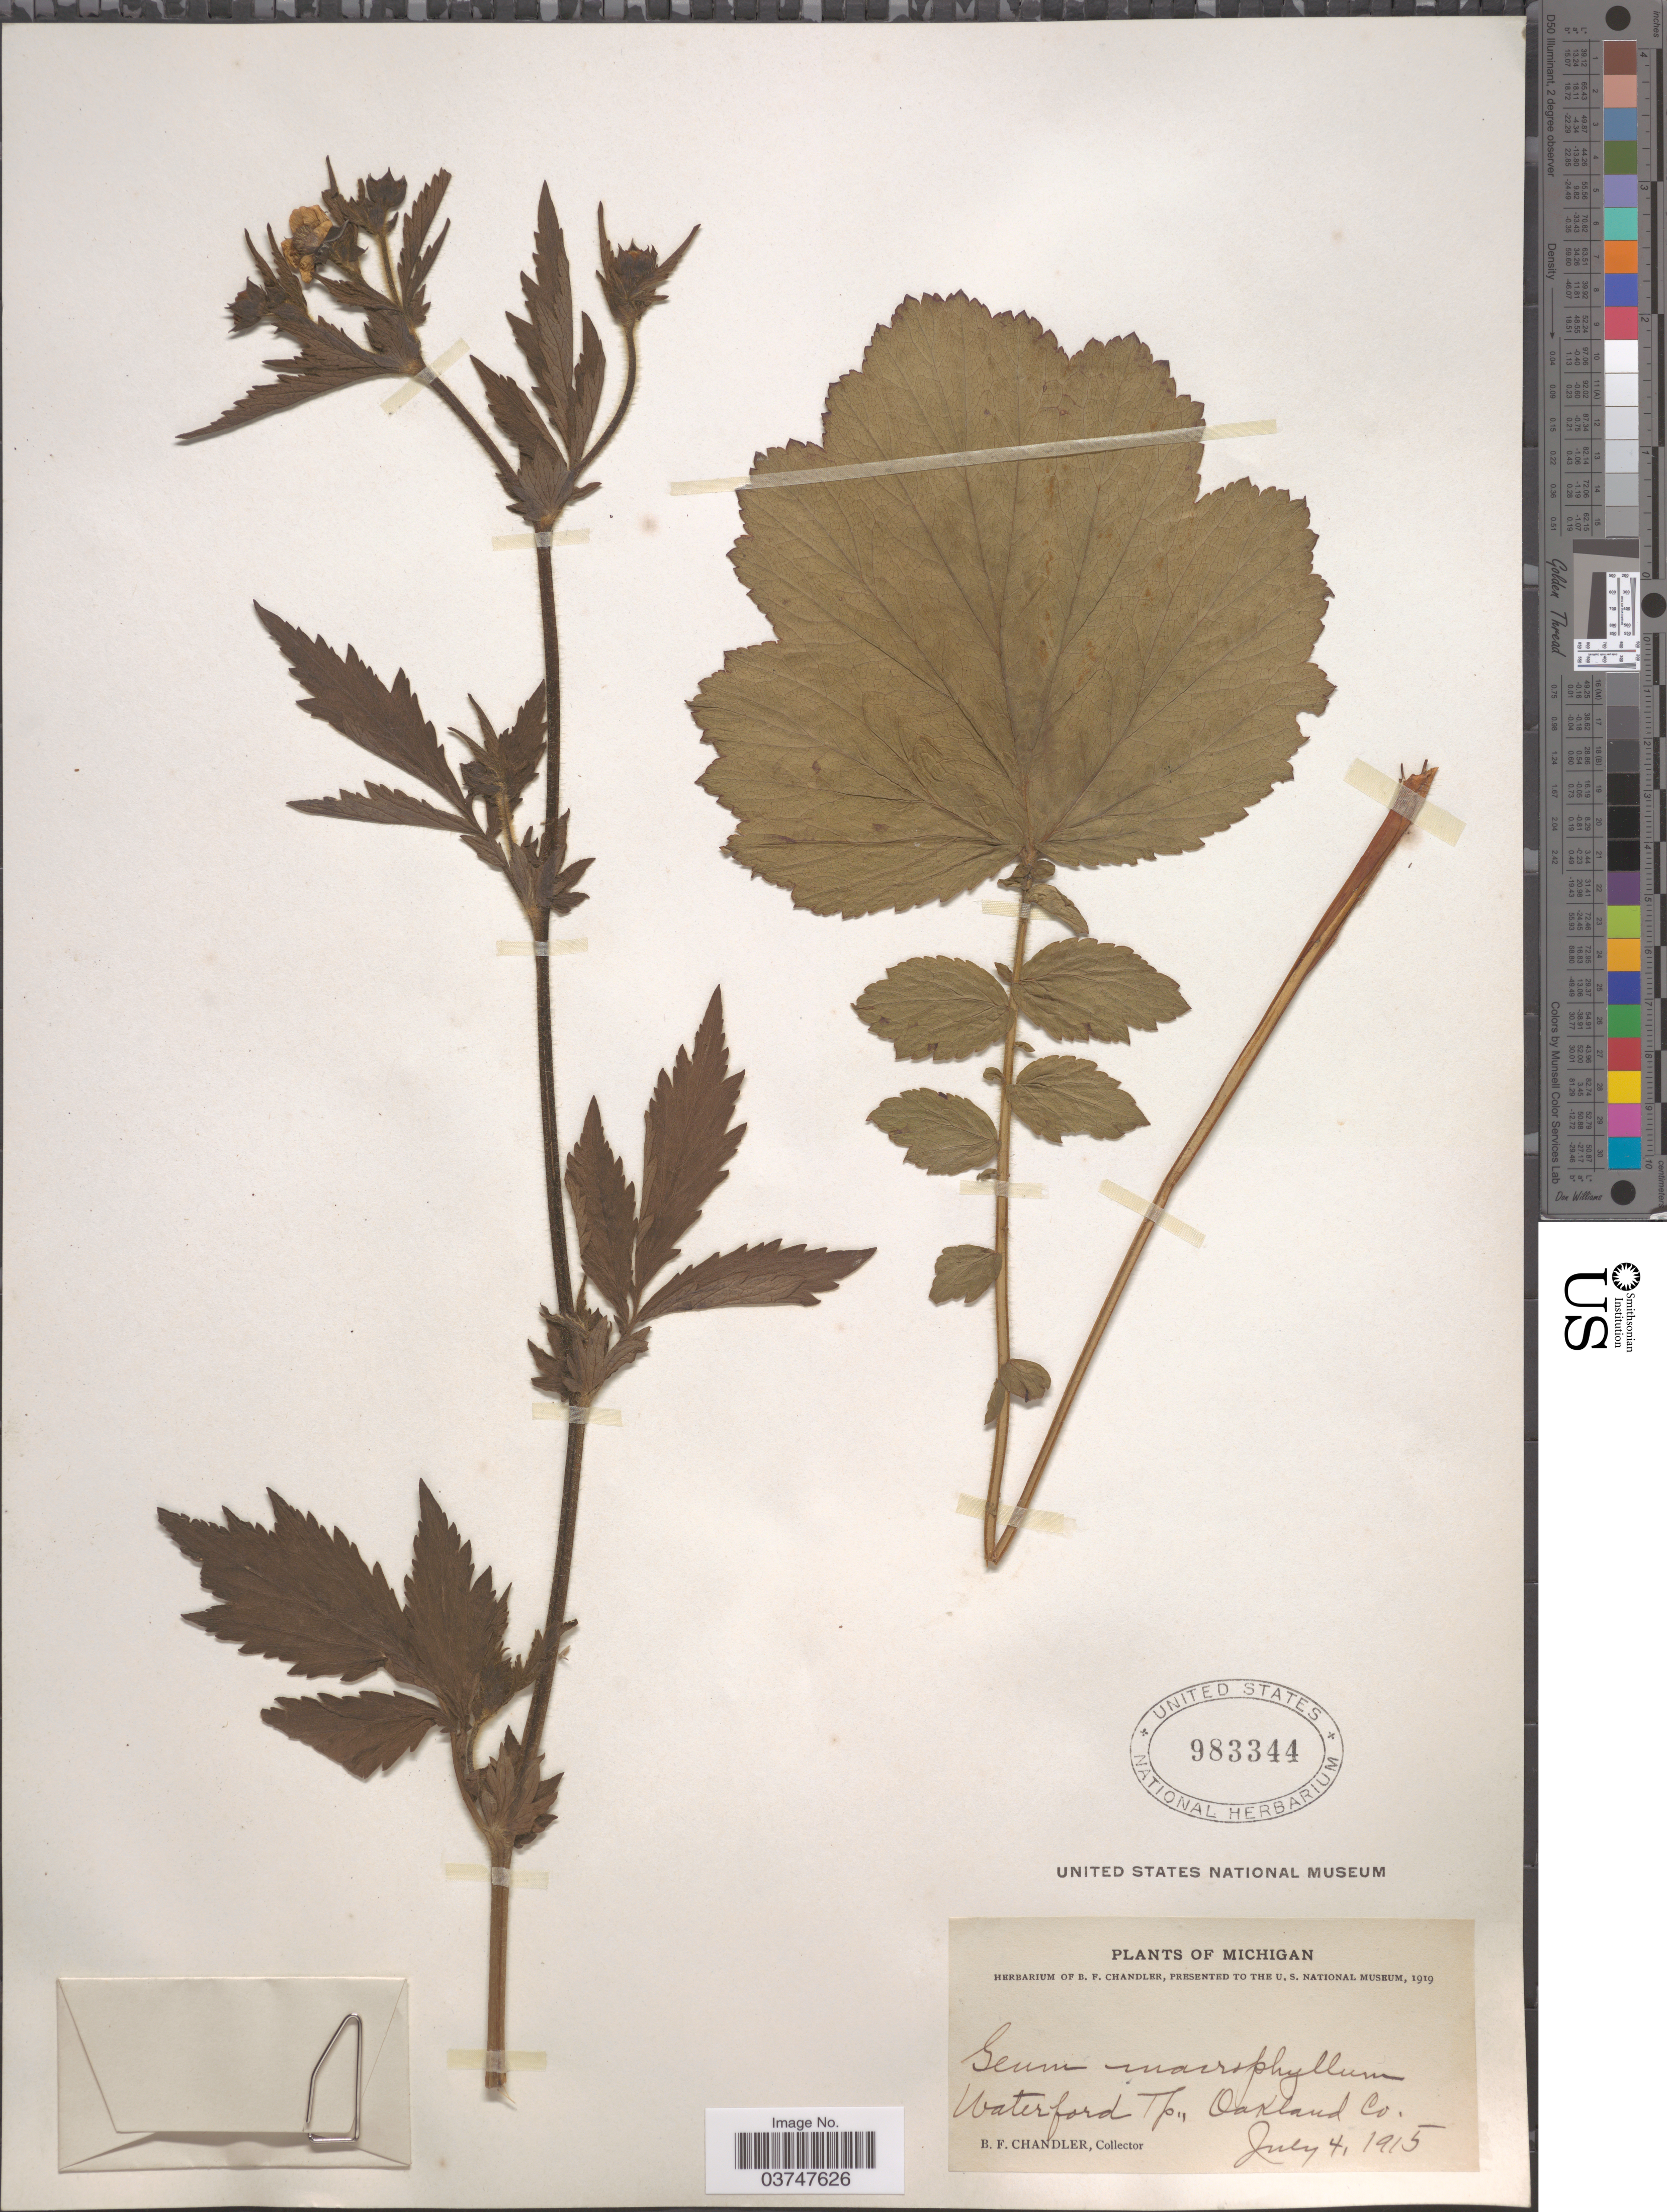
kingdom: Plantae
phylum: Tracheophyta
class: Magnoliopsida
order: Rosales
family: Rosaceae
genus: Geum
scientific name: Geum macrophyllum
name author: Willd.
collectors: B. F. Chandler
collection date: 1915-07-04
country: United States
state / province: Michigan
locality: Waterford Tp., Oakland Co.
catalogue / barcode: US 983344